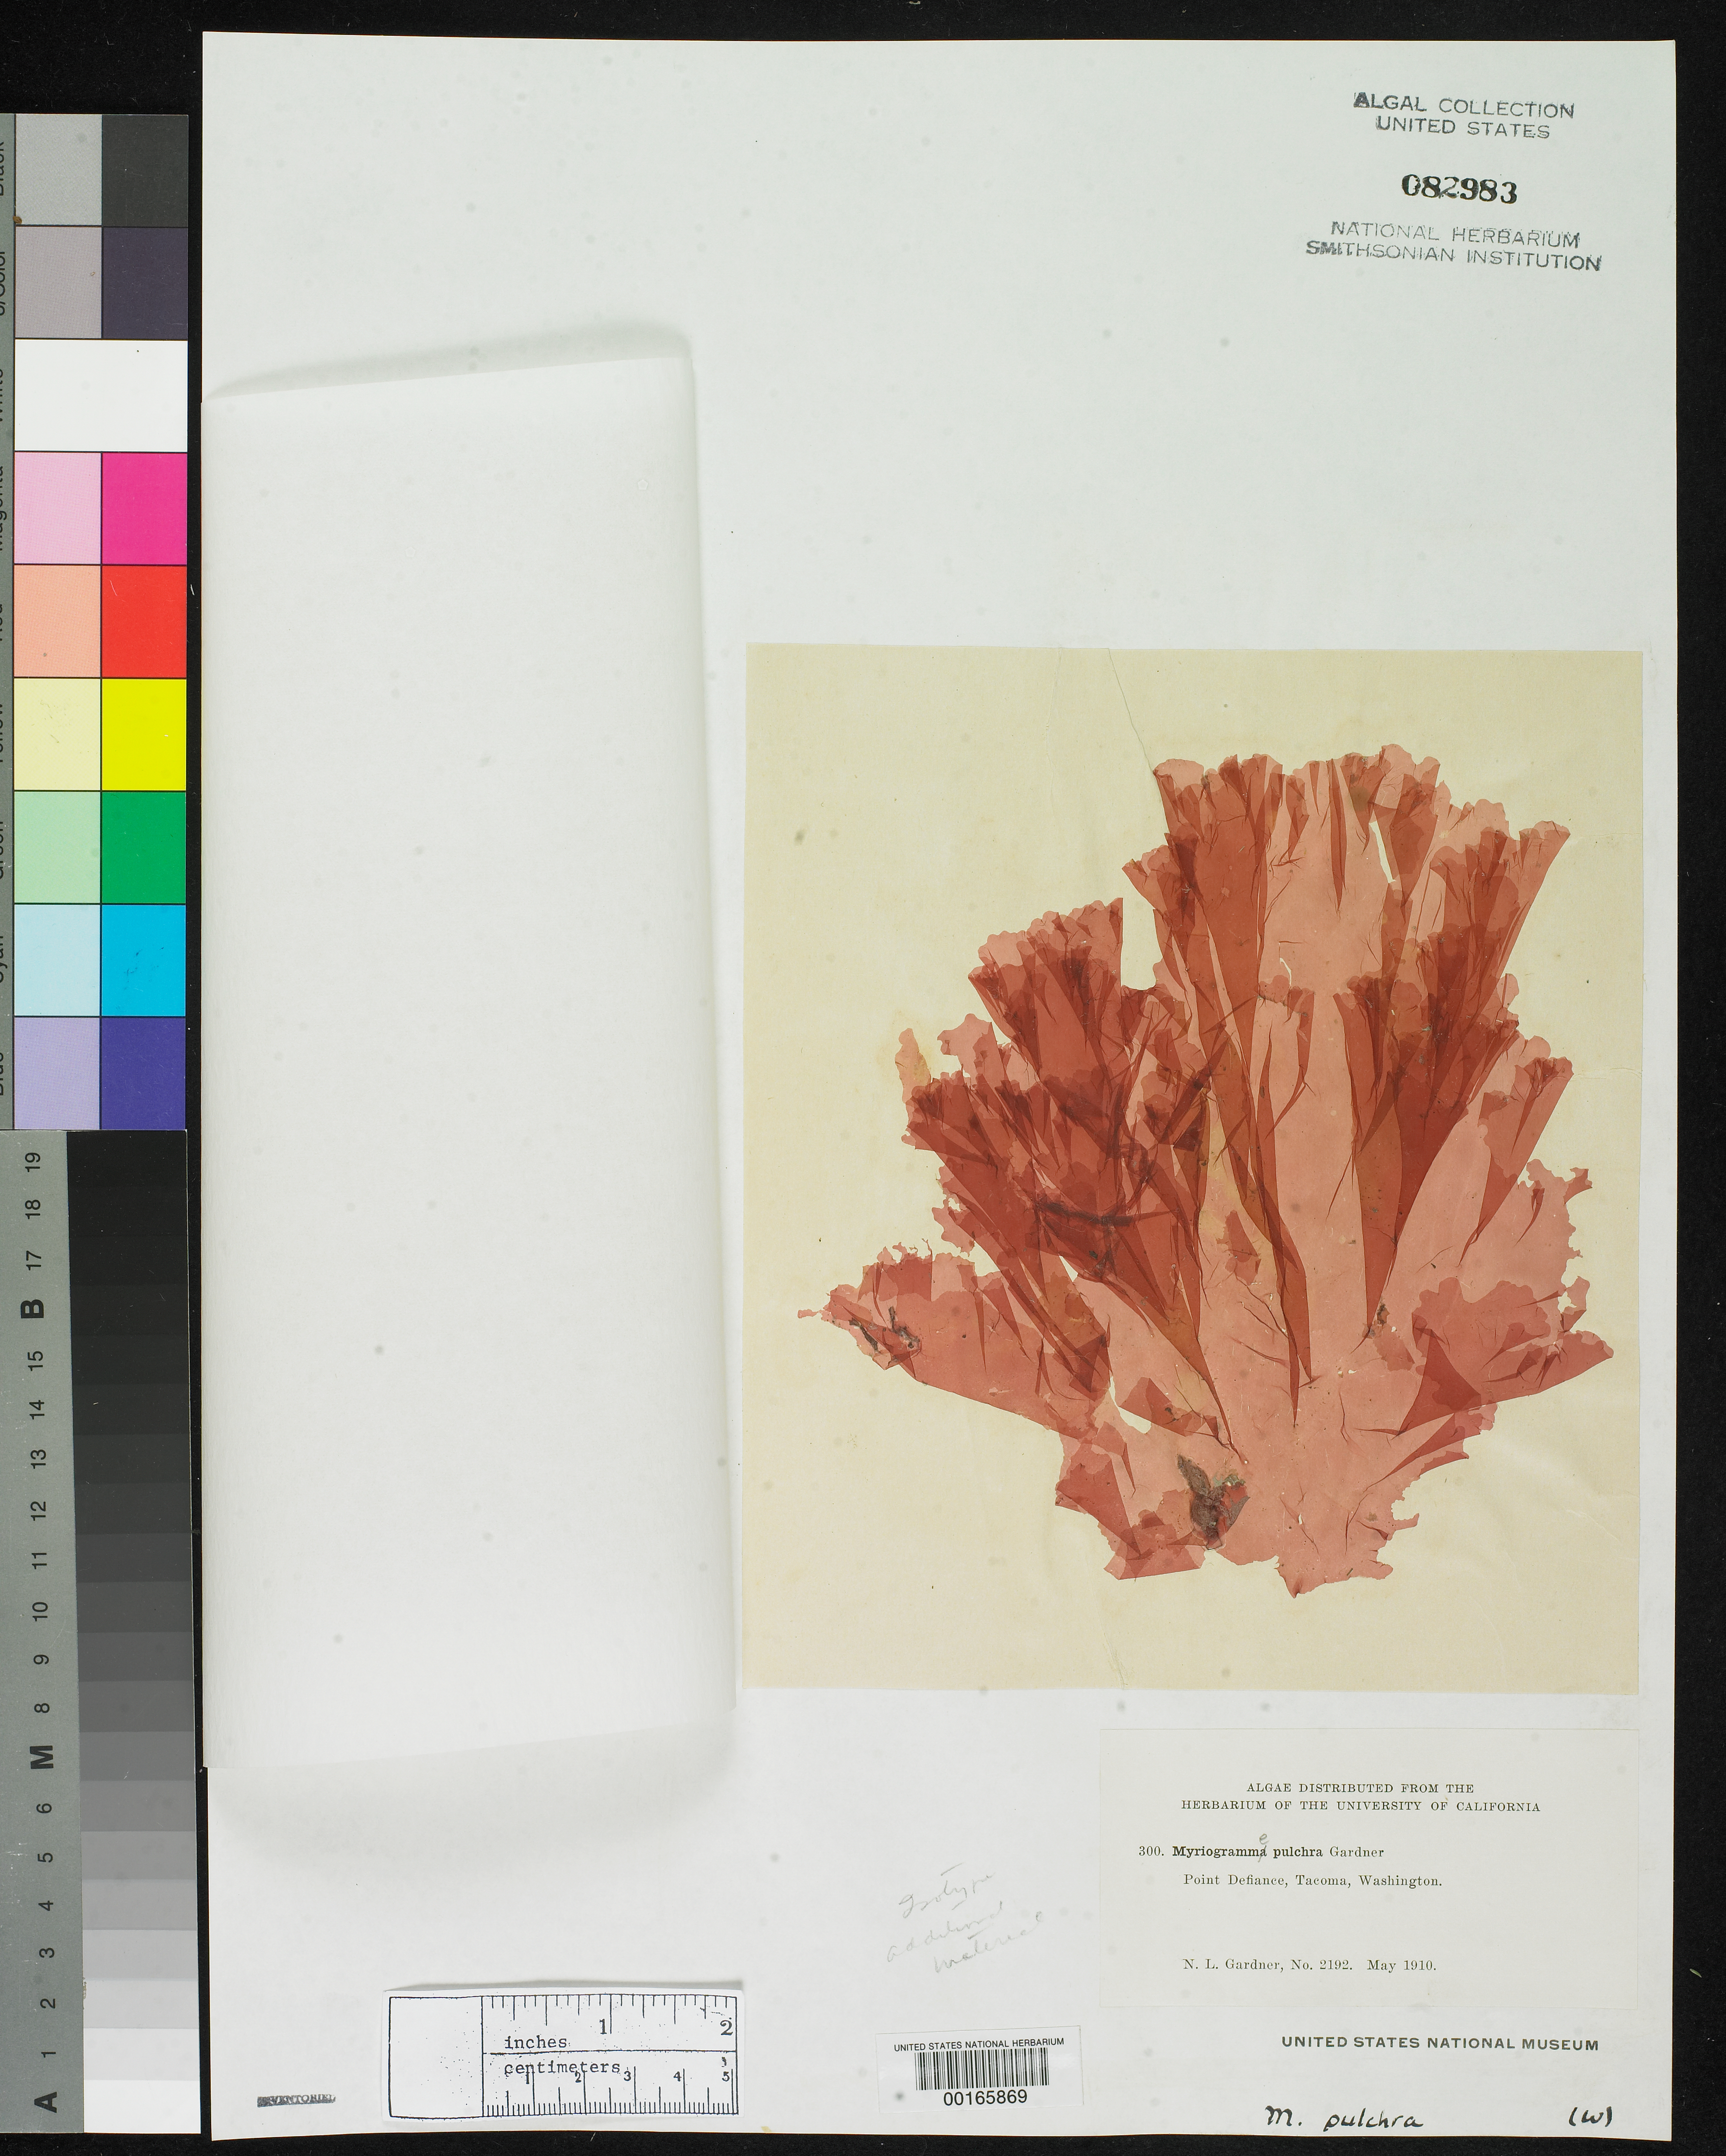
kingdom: Plantae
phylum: Rhodophyta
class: Florideophyceae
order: Ceramiales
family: Delesseriaceae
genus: Myriogramme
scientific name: Myriogramme pulchra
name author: N.L. Gardner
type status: Isotype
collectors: N. Gardner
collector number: NLG 2192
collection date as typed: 11 May 1910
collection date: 1910-05-11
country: United States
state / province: Washington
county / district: Pierce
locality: Tacoma, Point Defiance.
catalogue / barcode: US 82983